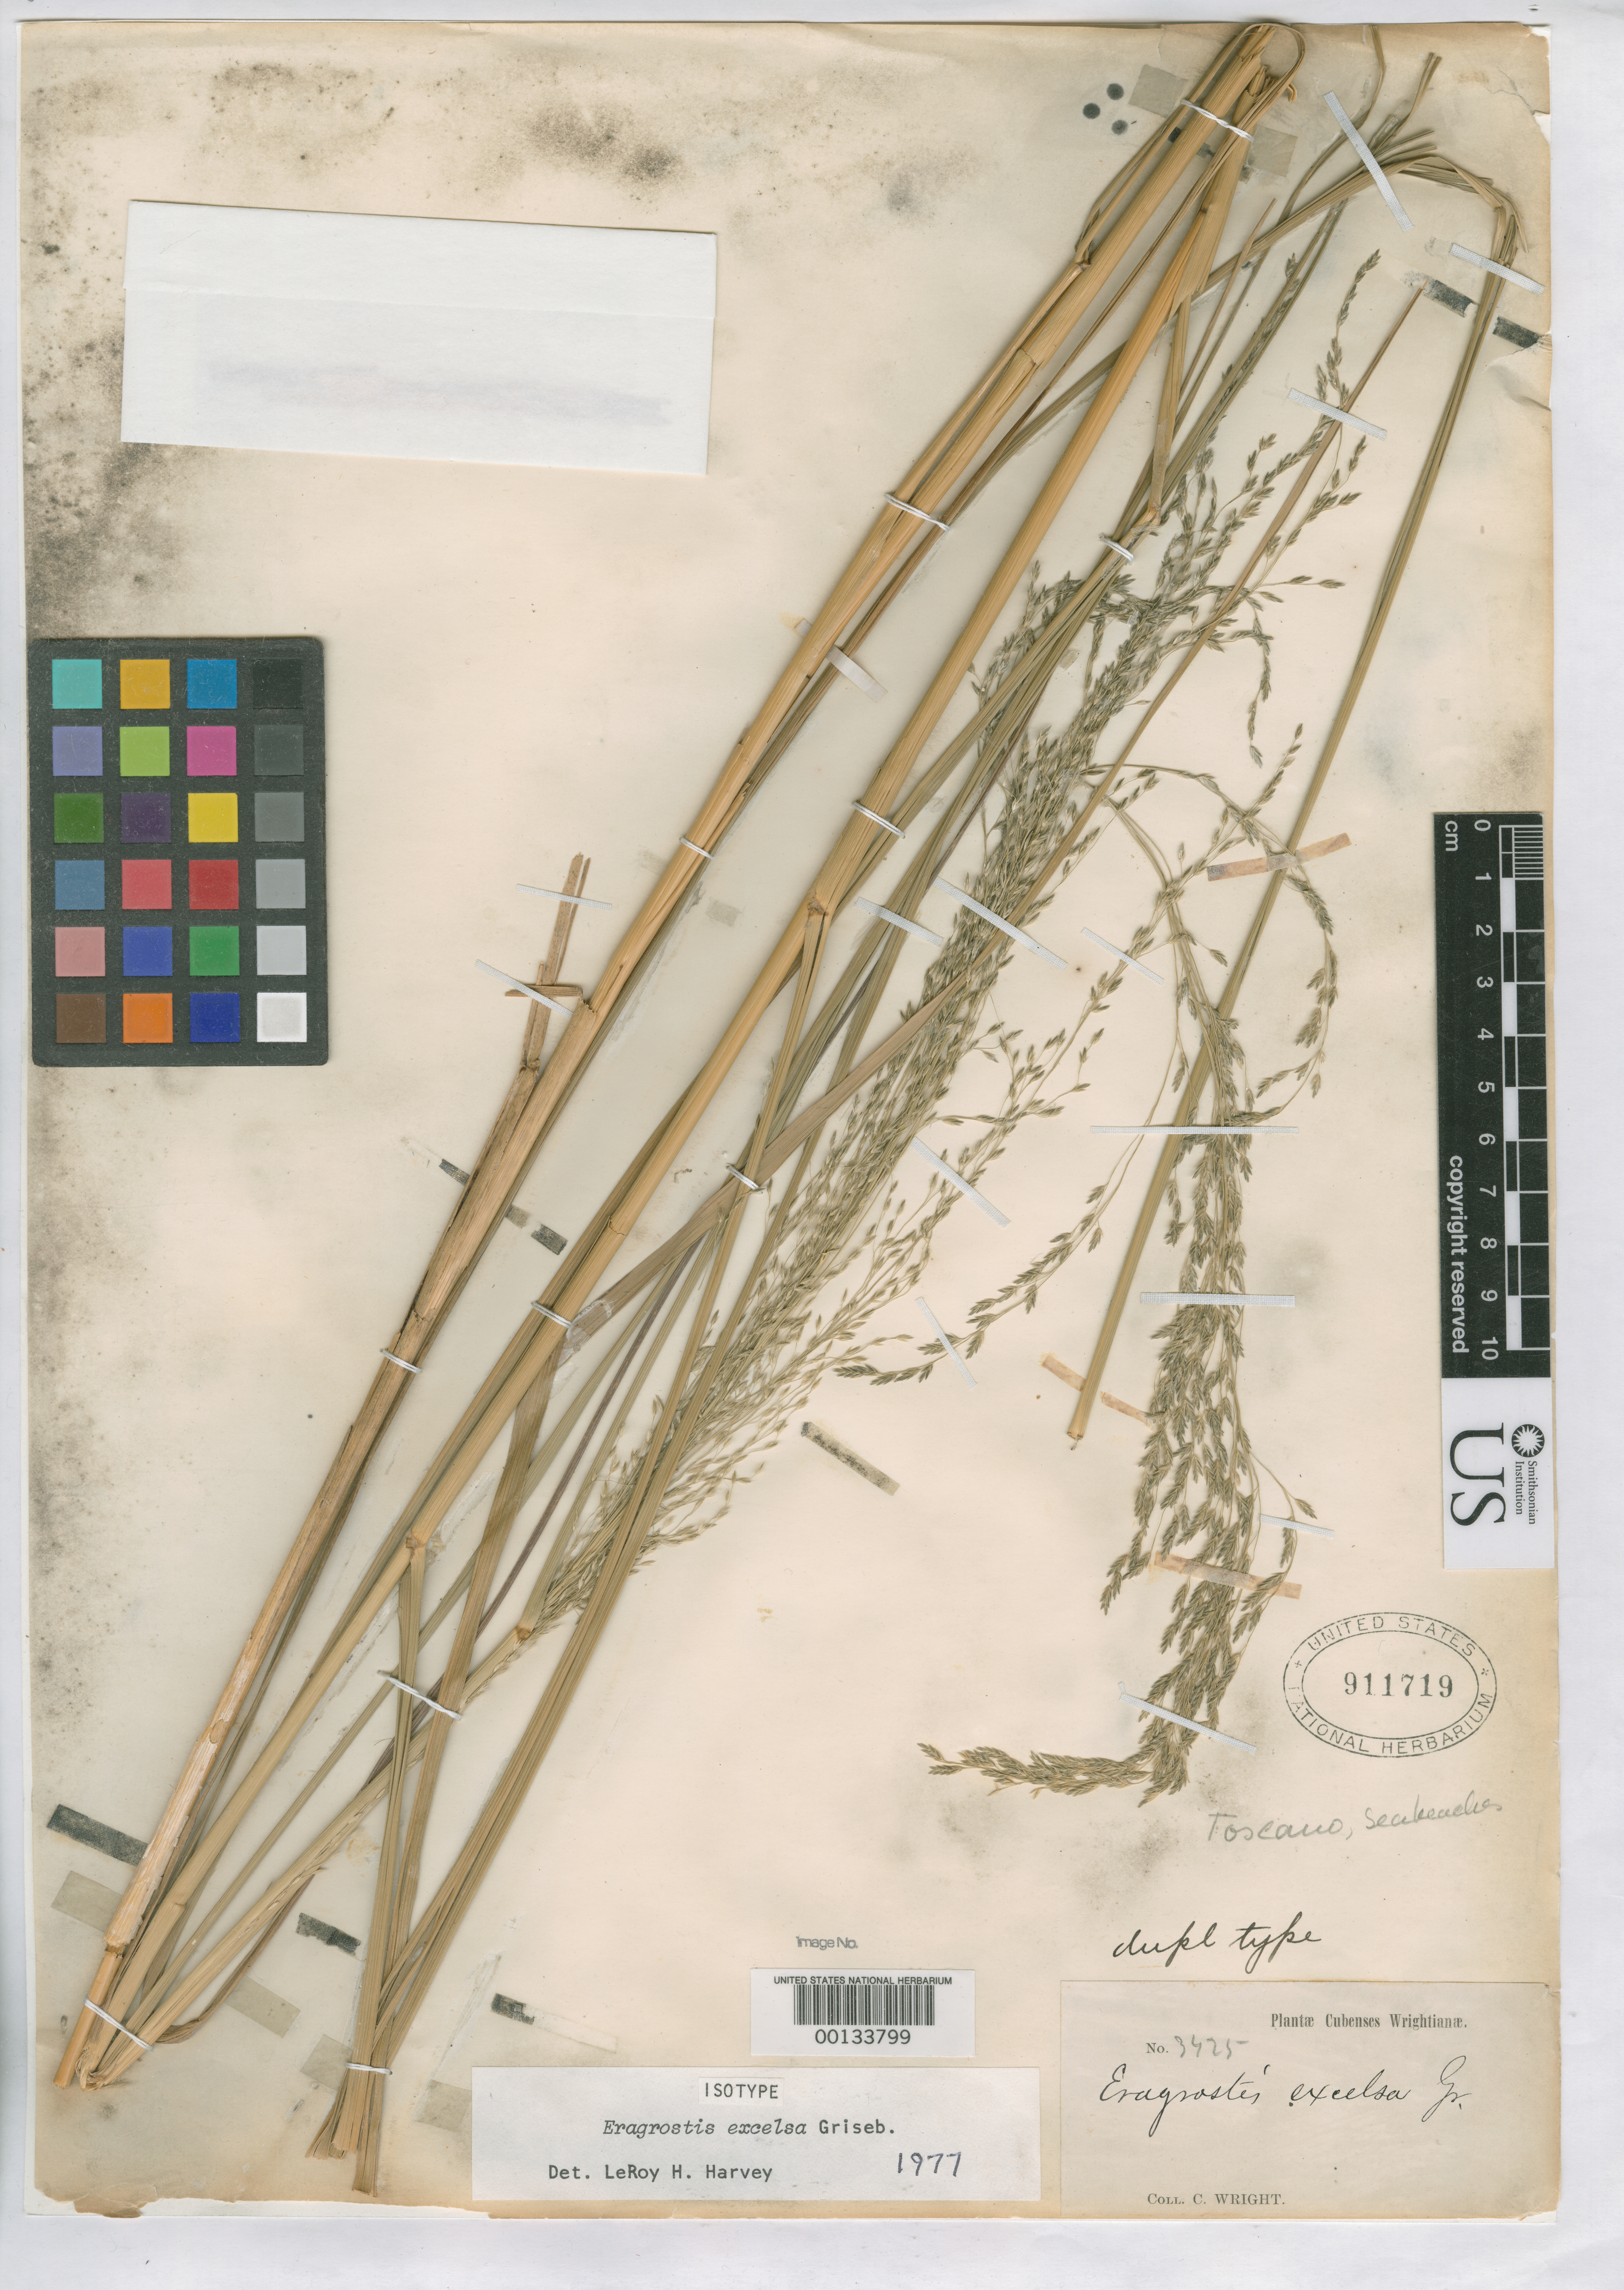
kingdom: Plantae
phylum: Tracheophyta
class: Liliopsida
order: Poales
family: Poaceae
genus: Eragrostis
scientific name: Eragrostis excelsa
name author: Griseb.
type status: Isotype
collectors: C. Wright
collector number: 3425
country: Cuba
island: Greater Antilles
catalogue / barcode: US 911719